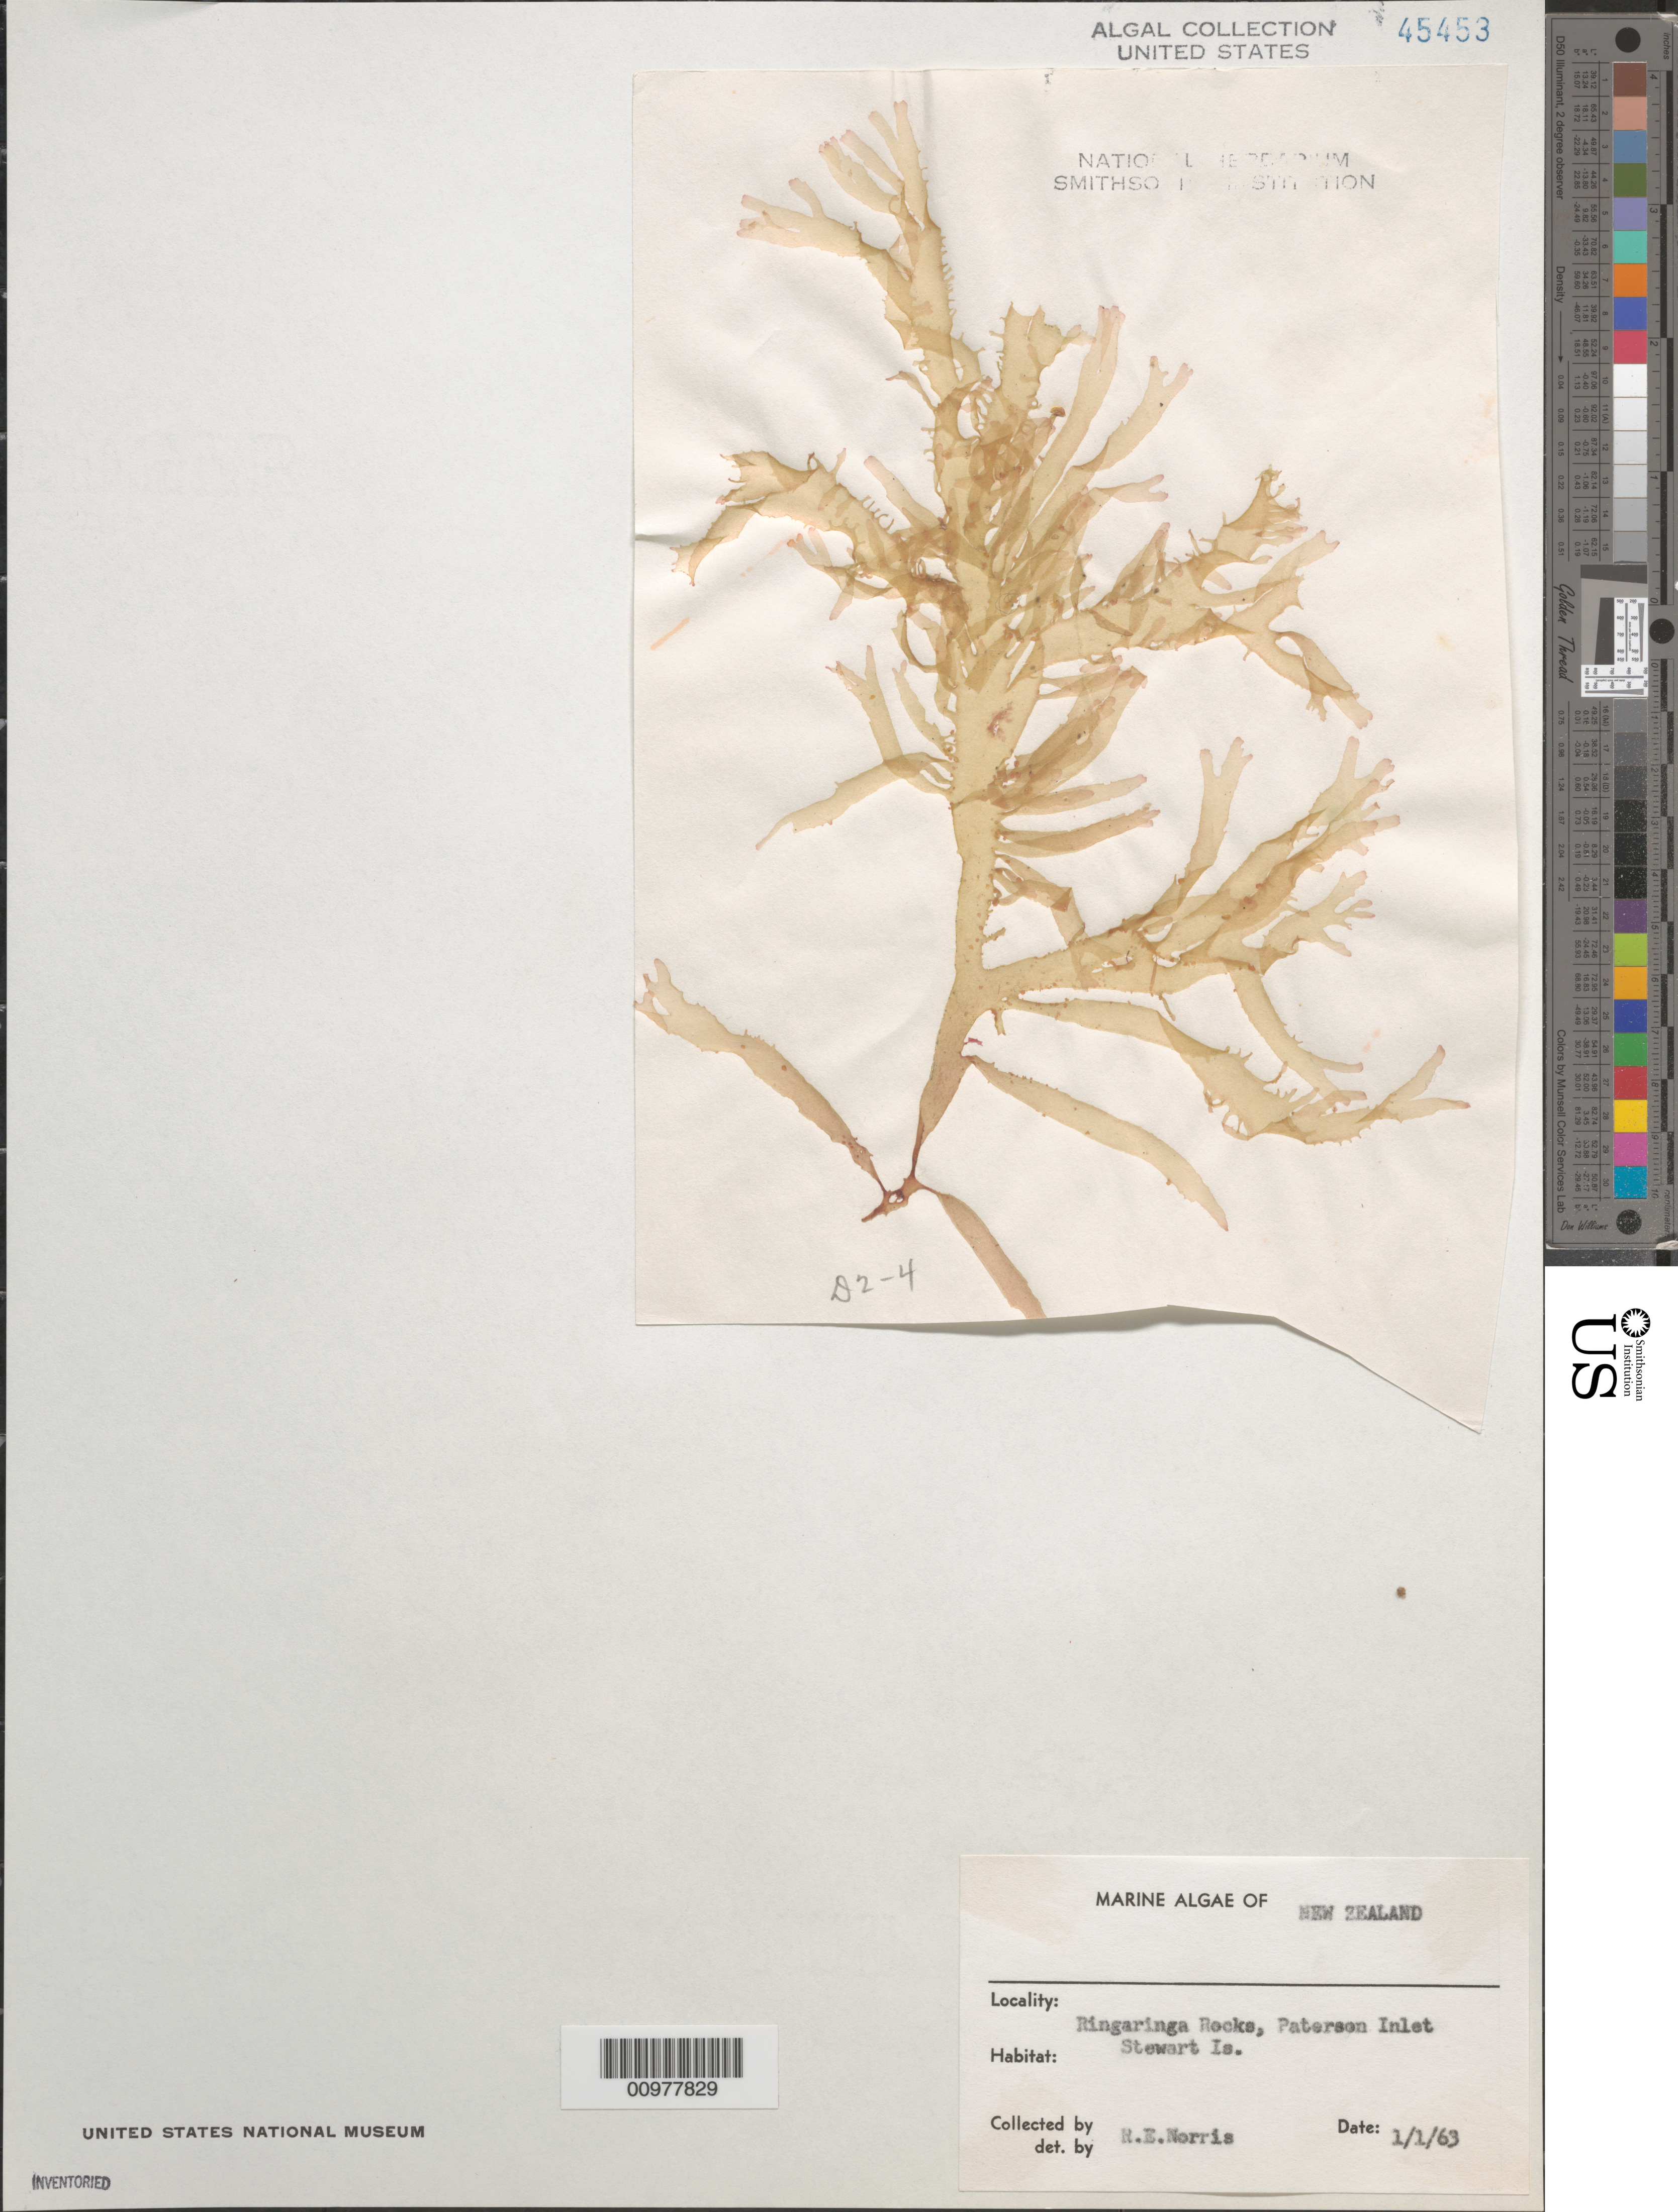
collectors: R. E. Norris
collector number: D2-4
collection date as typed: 01 Jan 1963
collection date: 1963-01-01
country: New Zealand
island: Stewart Island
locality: Ringaringa Rocks, Paterson Inlet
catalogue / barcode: US 45453